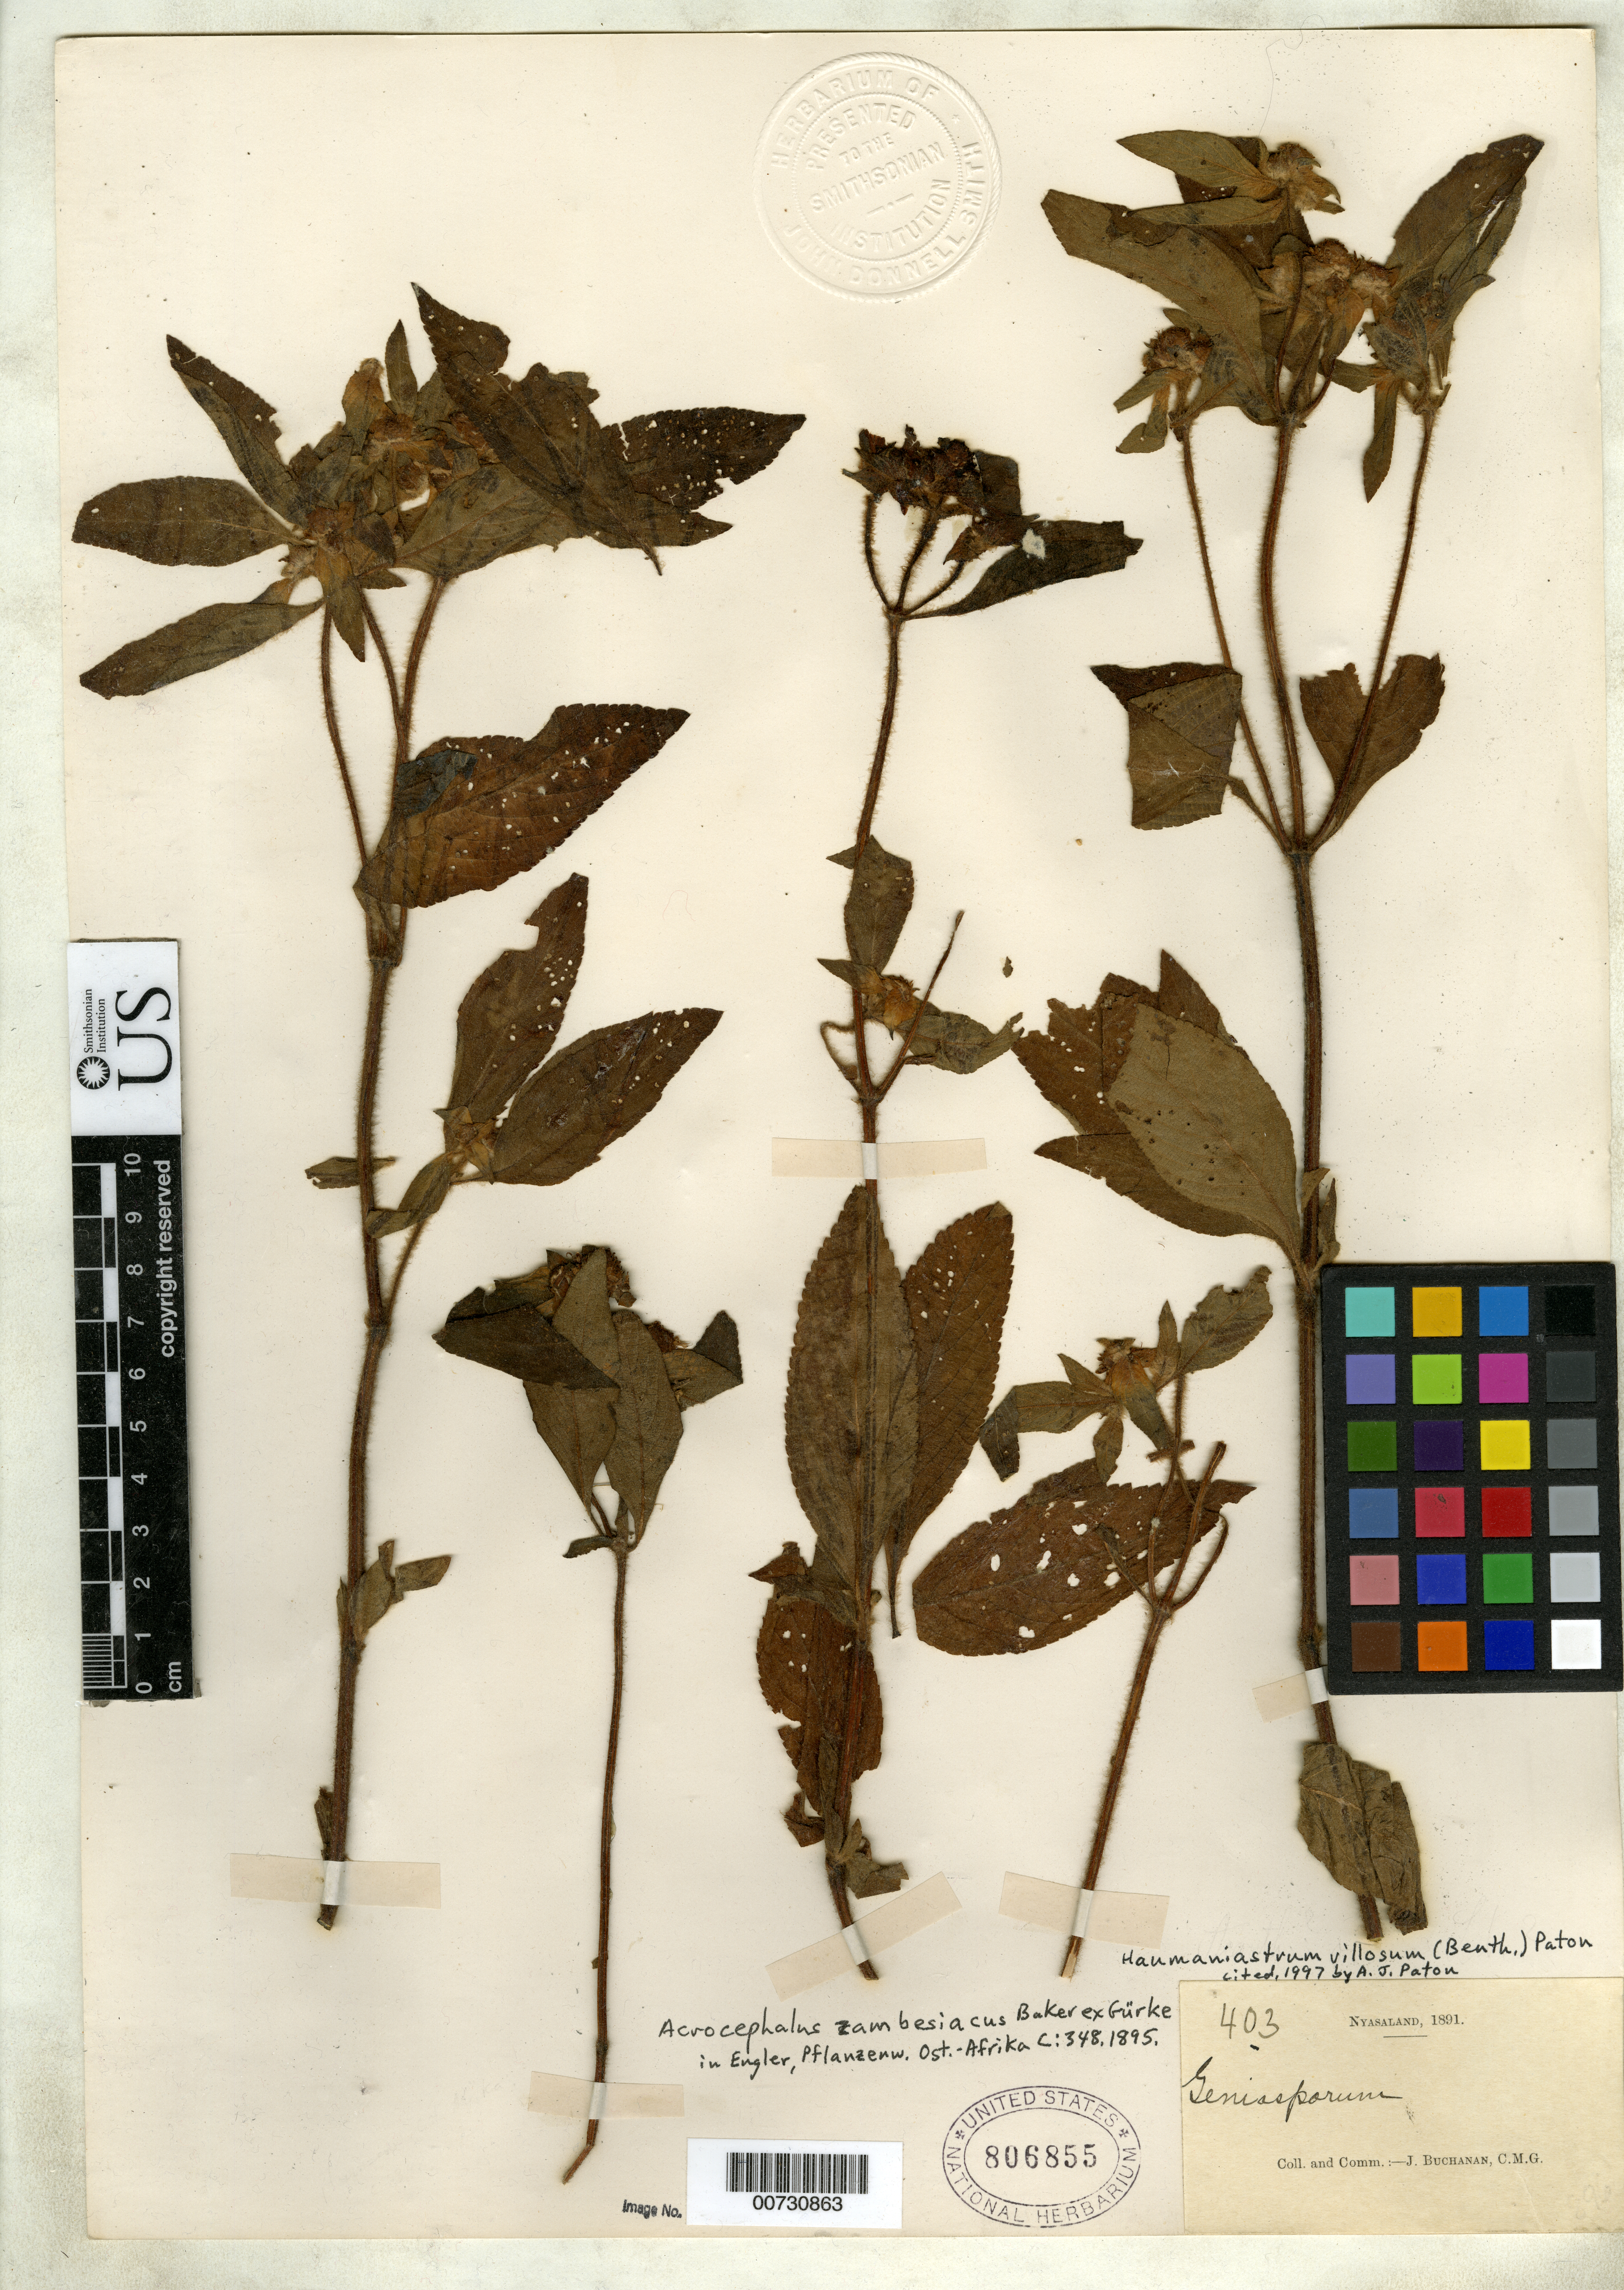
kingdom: Plantae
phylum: Tracheophyta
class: Magnoliopsida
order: Lamiales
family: Lamiaceae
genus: Acrocephalus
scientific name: Acrocephalus zambesiacus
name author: Baker ex Guerke in Engl.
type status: Type Material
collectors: J. Buchanan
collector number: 403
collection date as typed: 1891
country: Malawi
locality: Nyasaland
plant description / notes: Cited 1997 by A.J. Paton, Kew Bull. 52: 372.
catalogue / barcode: US 806855